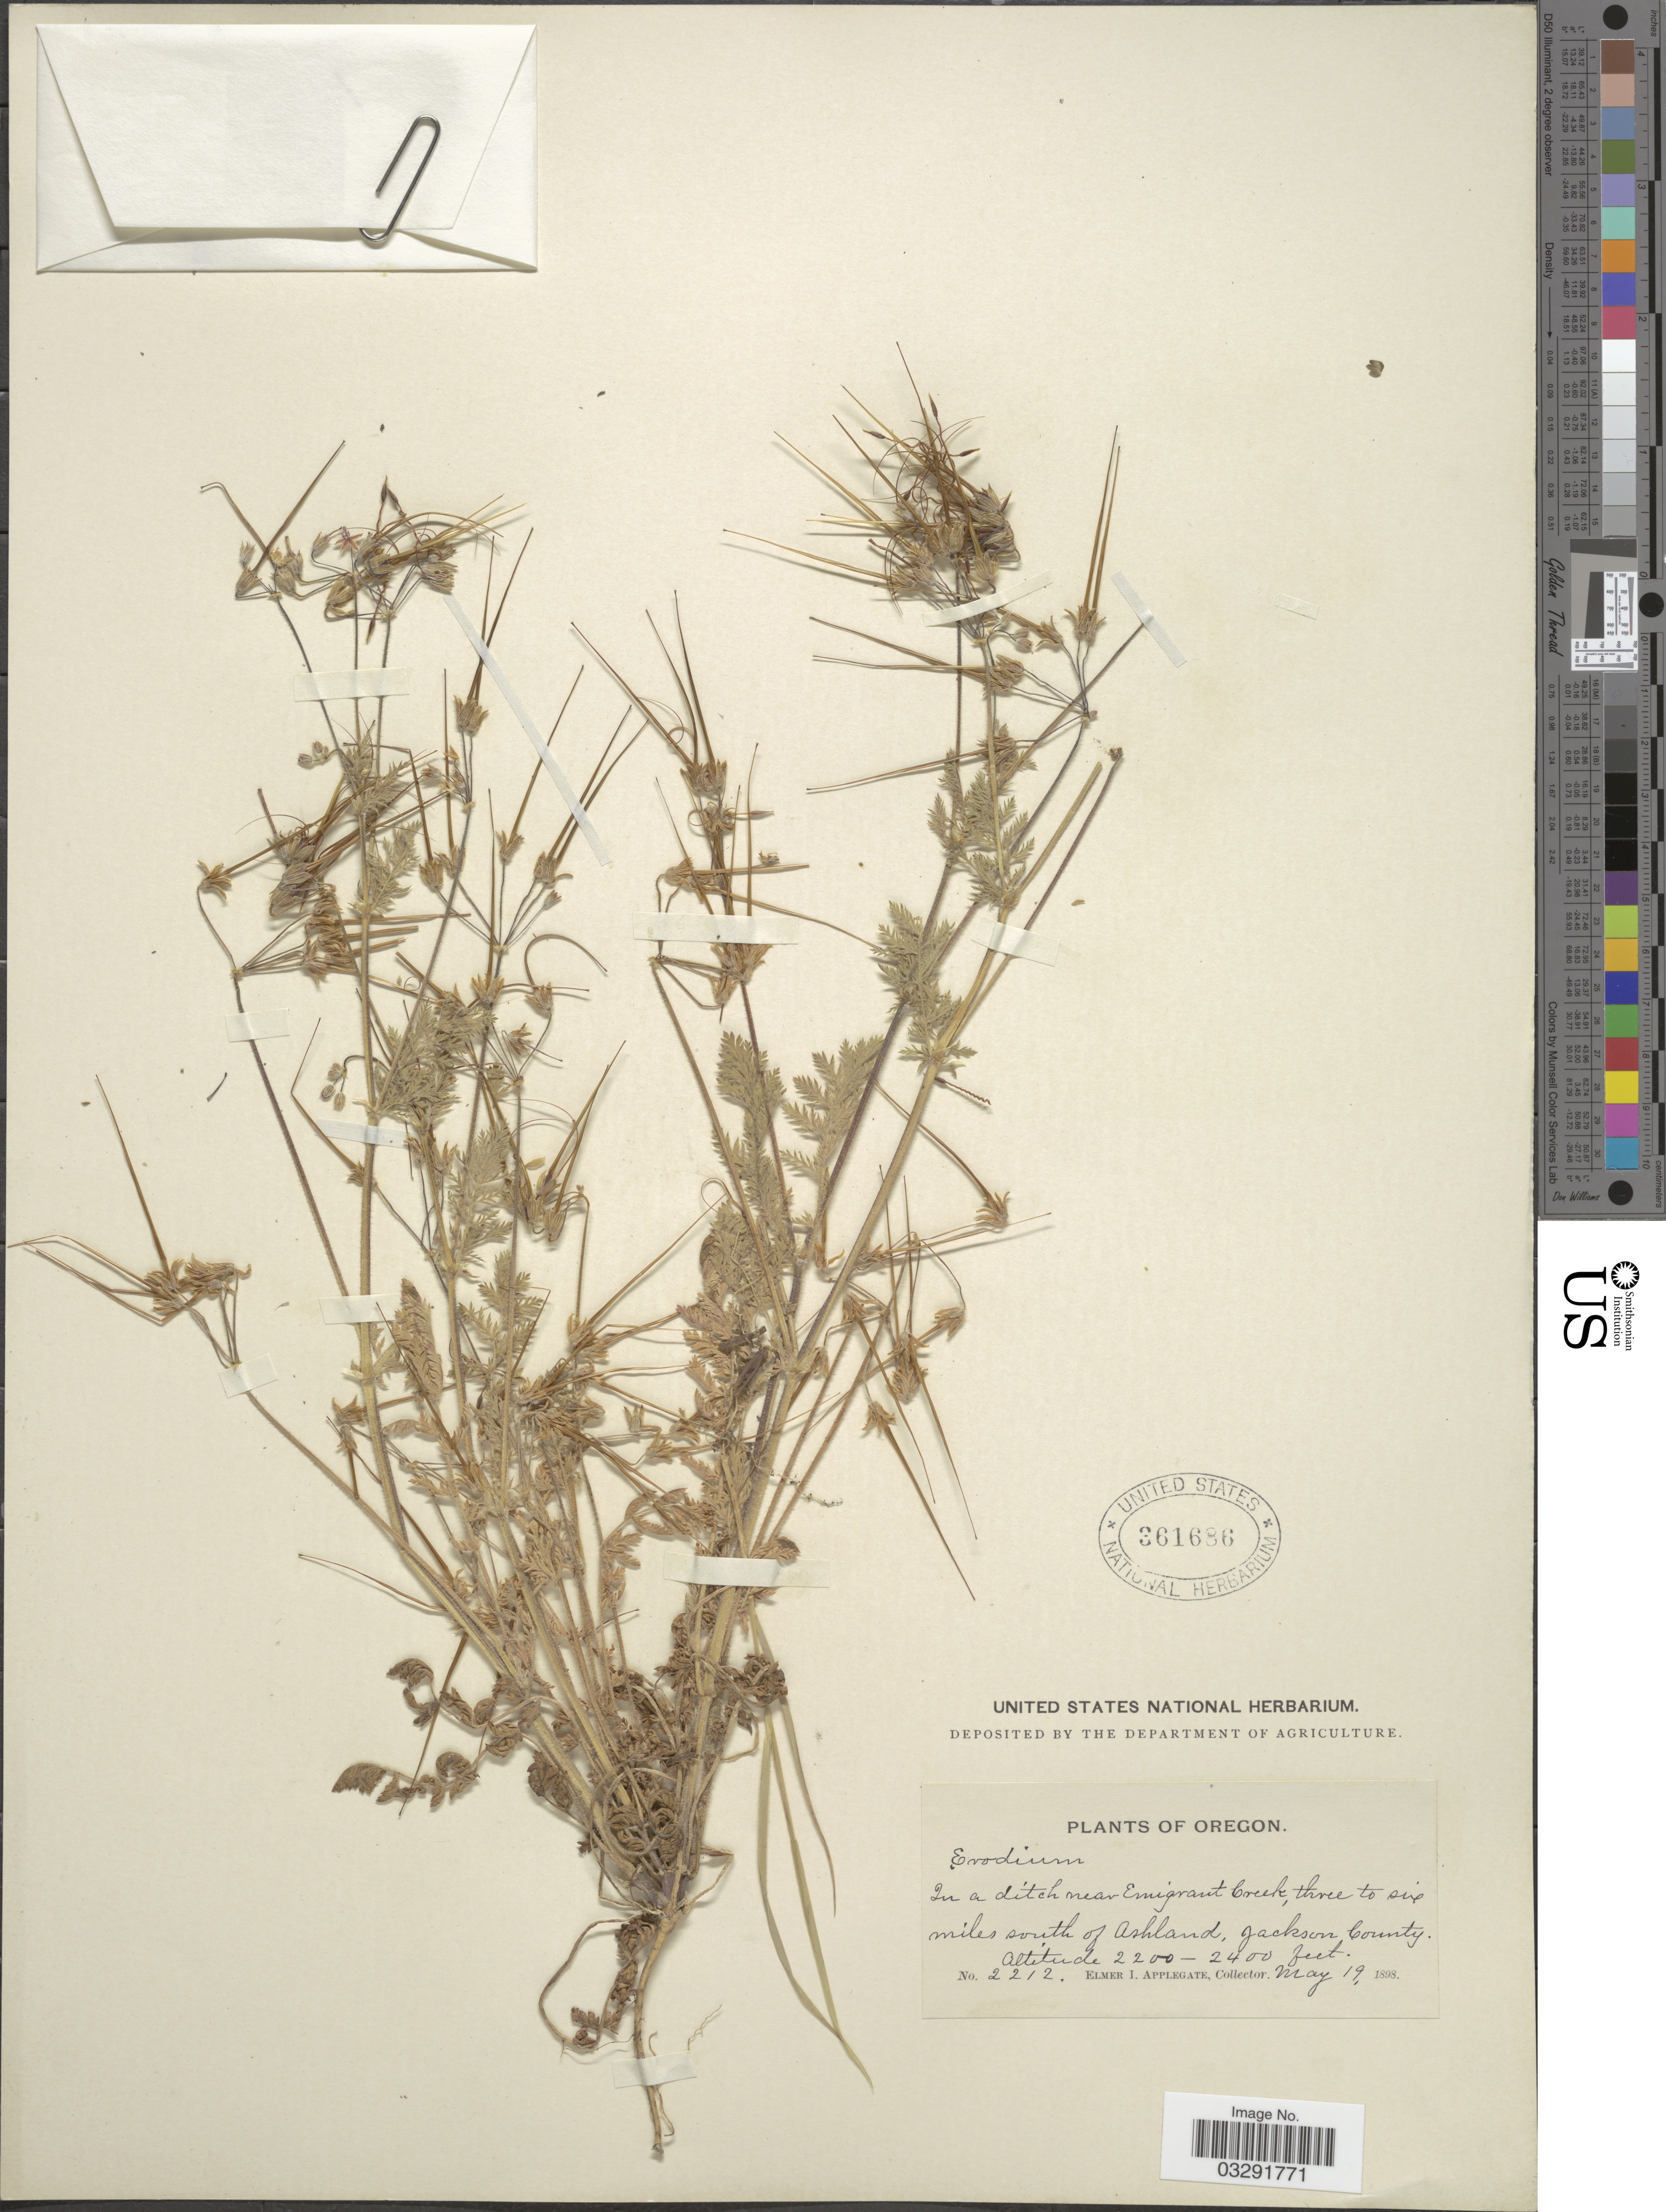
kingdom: Plantae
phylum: Tracheophyta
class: Magnoliopsida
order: Geraniales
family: Geraniaceae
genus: Erodium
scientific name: Erodium cicutarium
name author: (L.) L'Hér.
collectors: E. I. Applegate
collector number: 2212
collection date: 1898-05-19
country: United States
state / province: Oregon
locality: In a ditch near Emigrant Creek, three to six miles south of Ashland, Jackson County.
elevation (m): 671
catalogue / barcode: US 361686